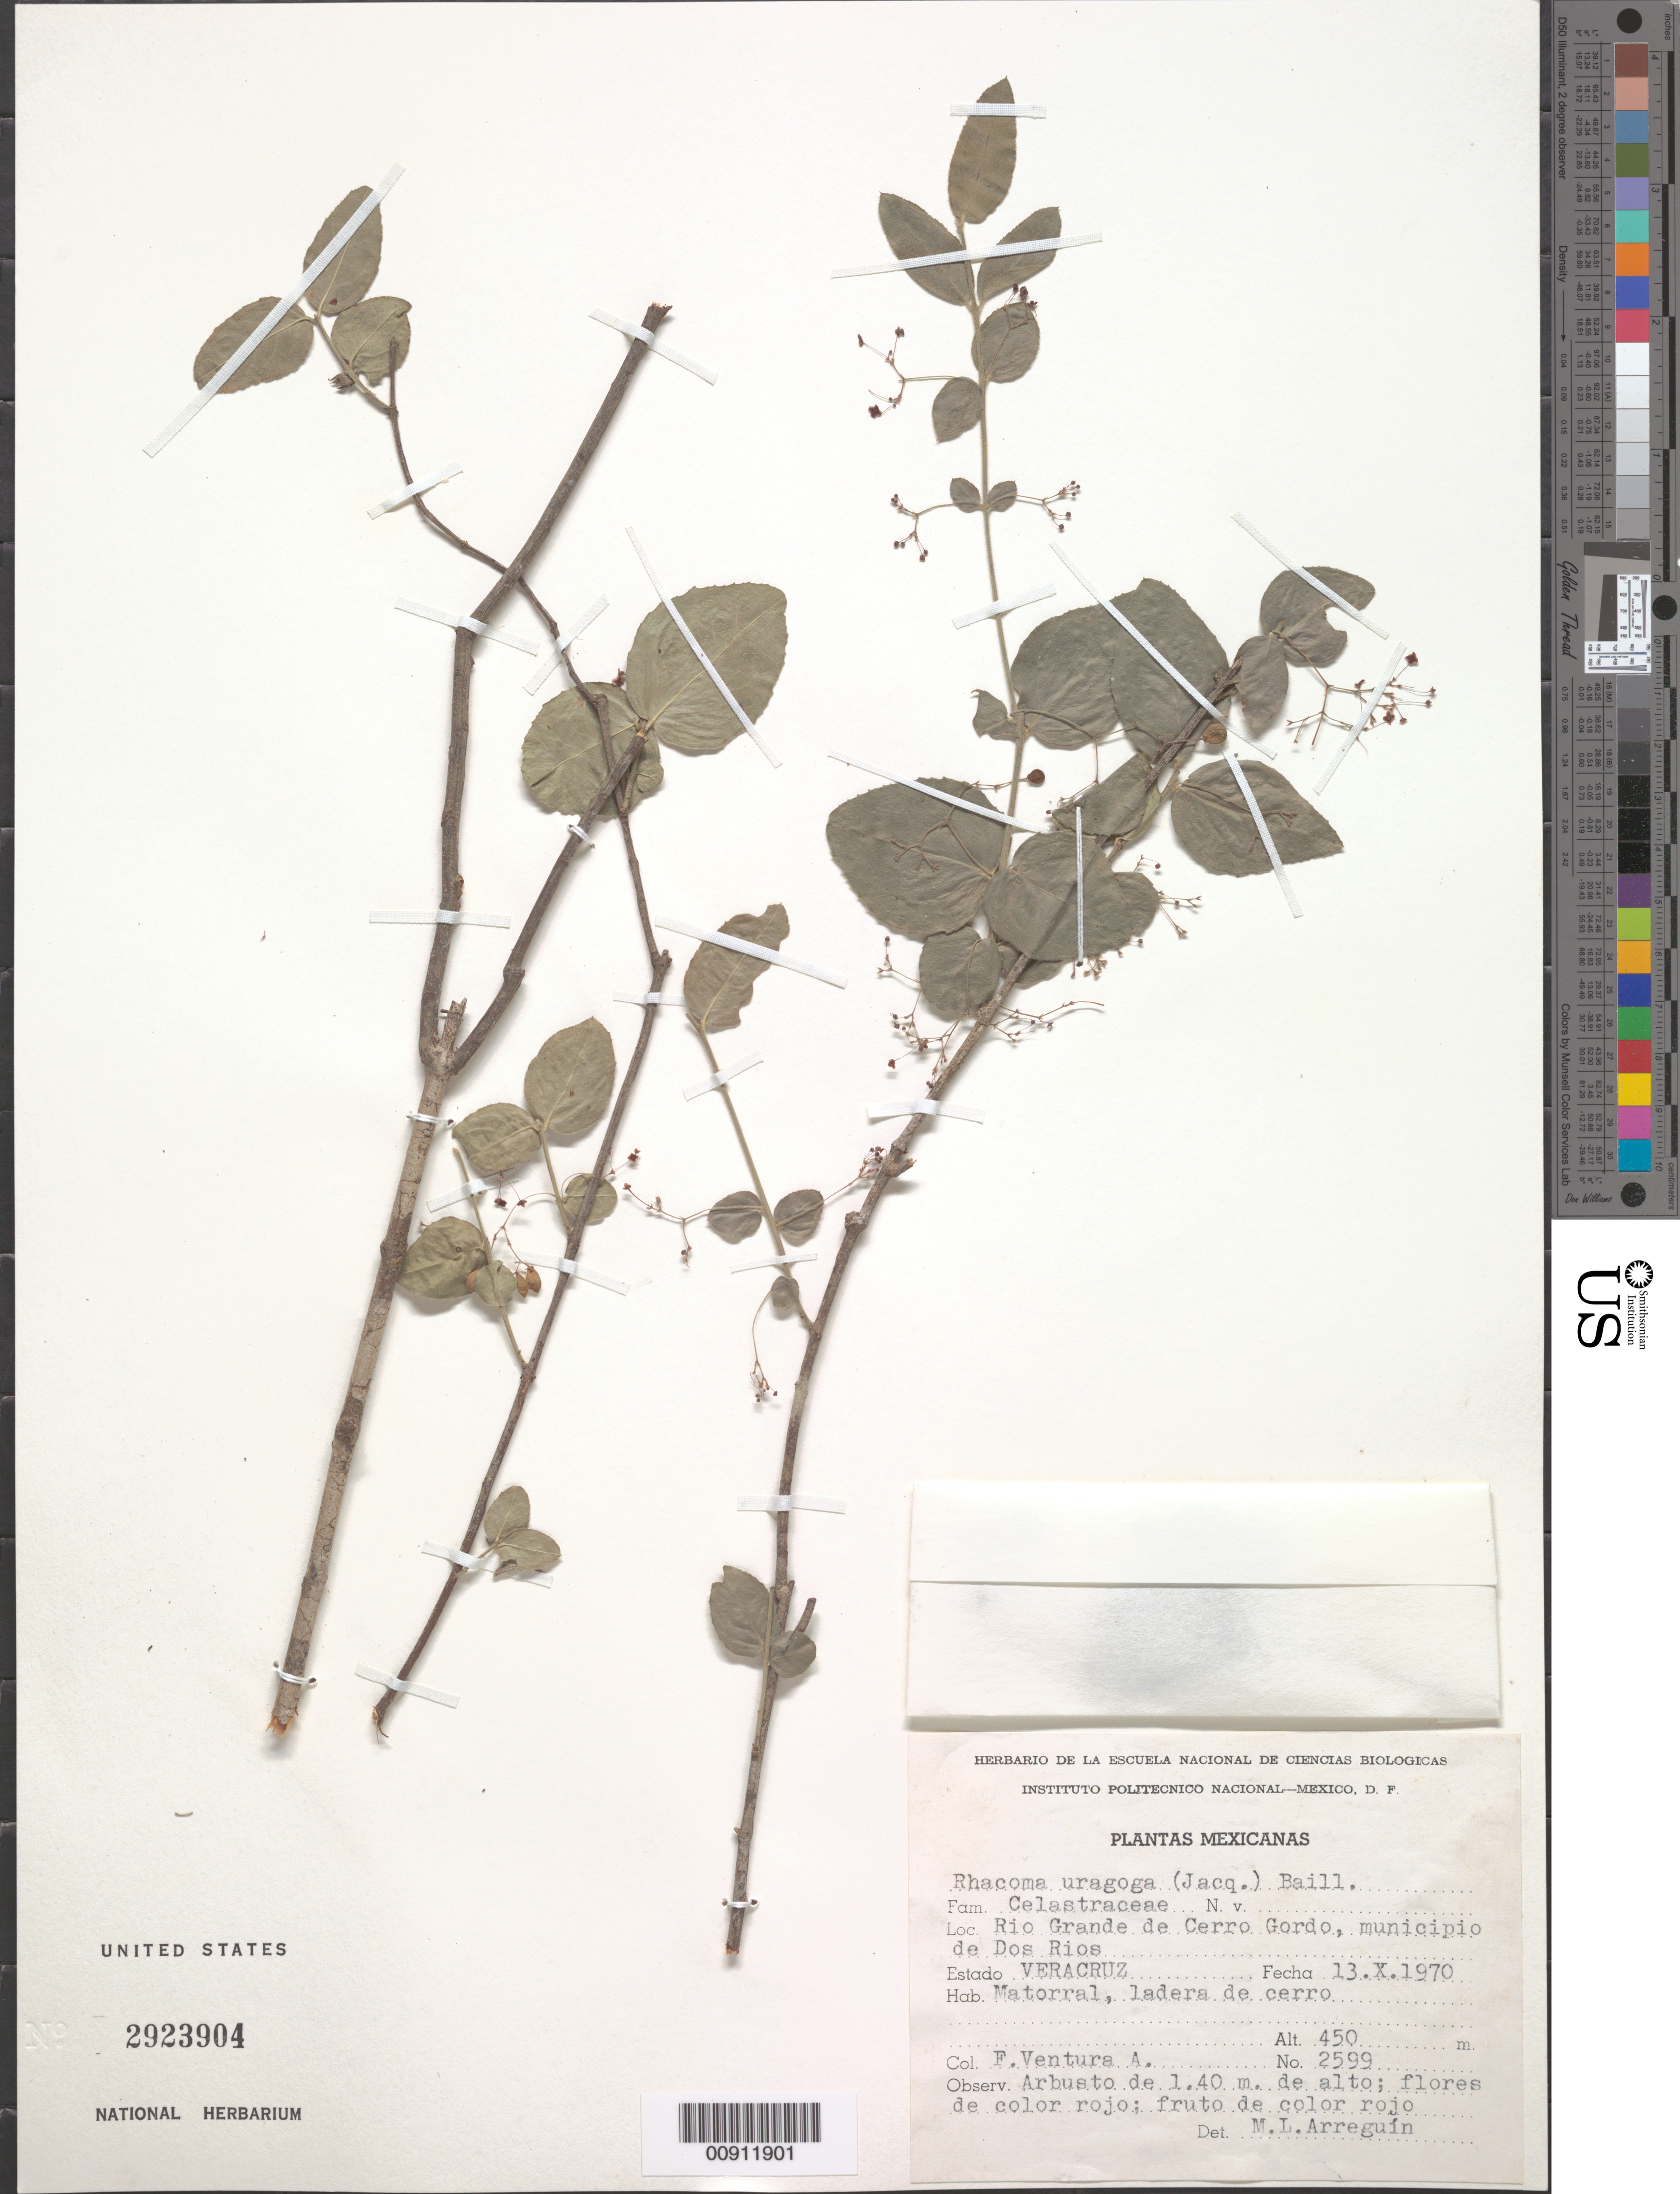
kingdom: Plantae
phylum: Tracheophyta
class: Magnoliopsida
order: Celastrales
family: Celastraceae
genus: Crossopetalum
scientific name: Crossopetalum uragoga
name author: (Jacq.) Kuntze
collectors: F. Ventura A.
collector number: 2599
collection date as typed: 13 Oct 1970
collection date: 1970-10-13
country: Mexico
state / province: Veracruz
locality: Río Grande de Cerro Gordo, Municipio de Dos Rios, Veracruz.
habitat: Matorral, ladera de cerro.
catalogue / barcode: US 2923904